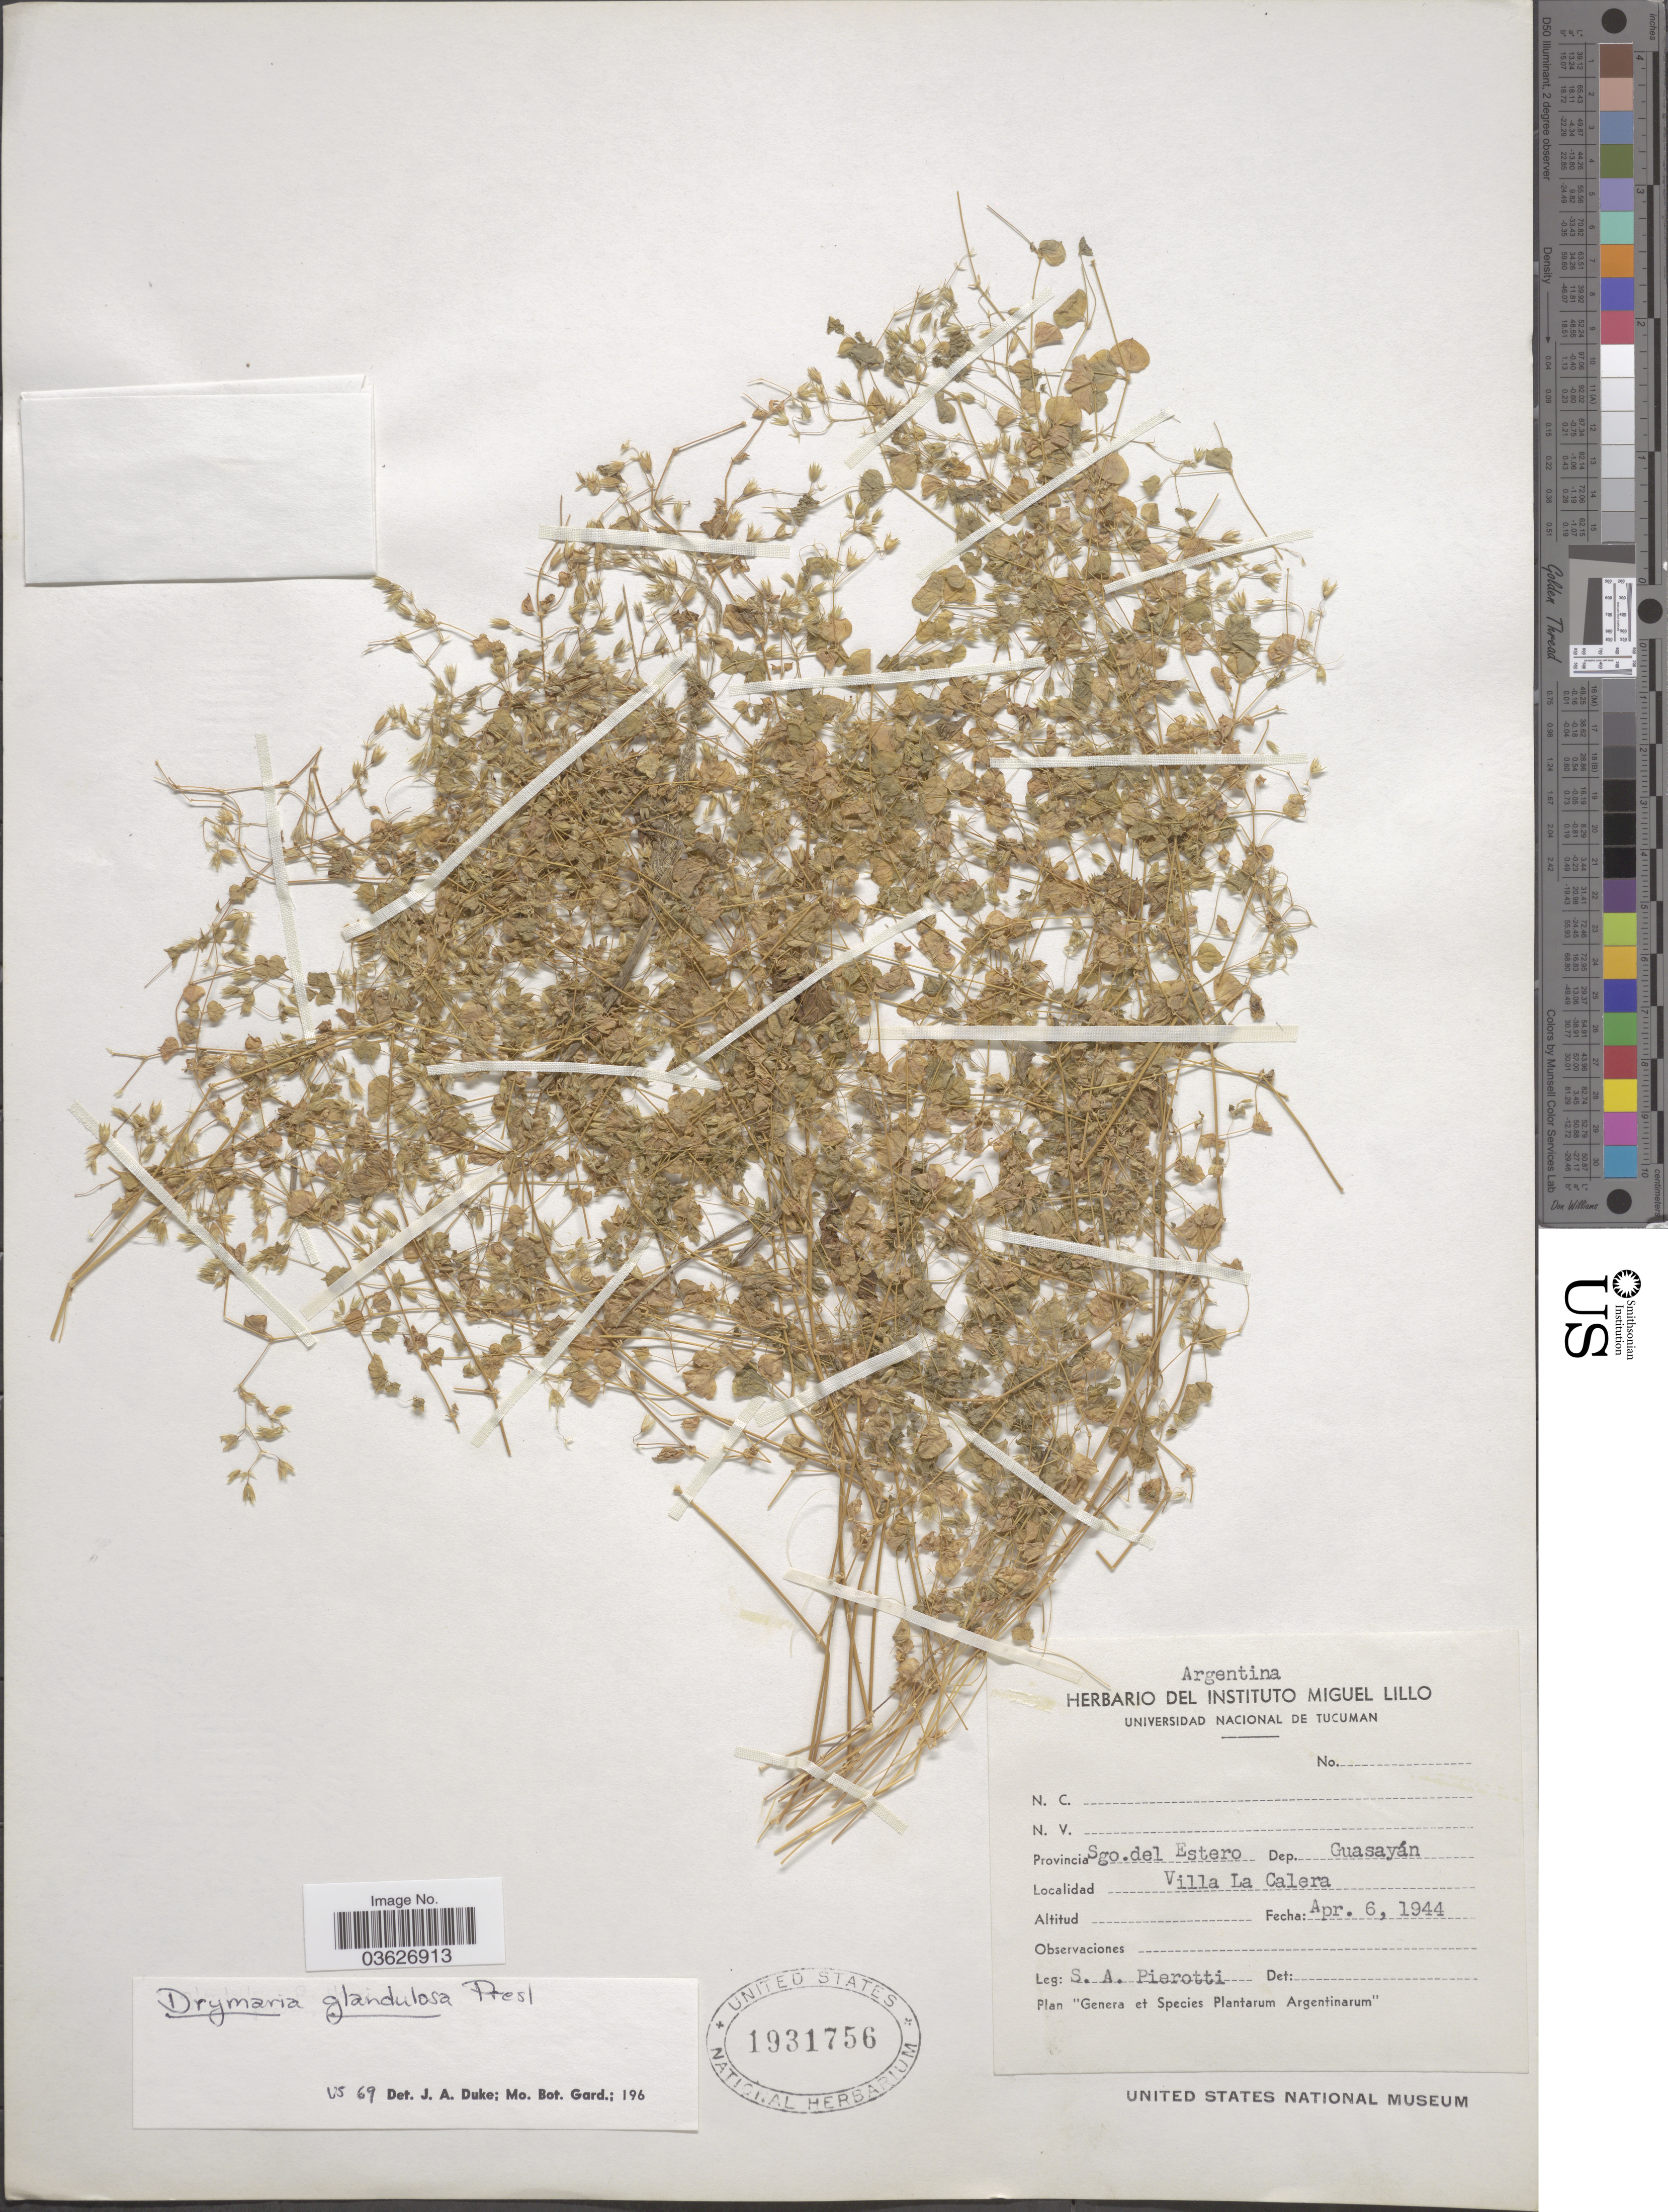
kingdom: Plantae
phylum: Tracheophyta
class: Magnoliopsida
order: Caryophyllales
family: Caryophyllaceae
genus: Drymaria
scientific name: Drymaria glandulosa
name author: Bartl.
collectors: S. A. Pierotti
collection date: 1944-04-06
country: Argentina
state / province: Santiago del Estero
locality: Dep. Guasayán. Villa La Calera.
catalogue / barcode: US 1931756